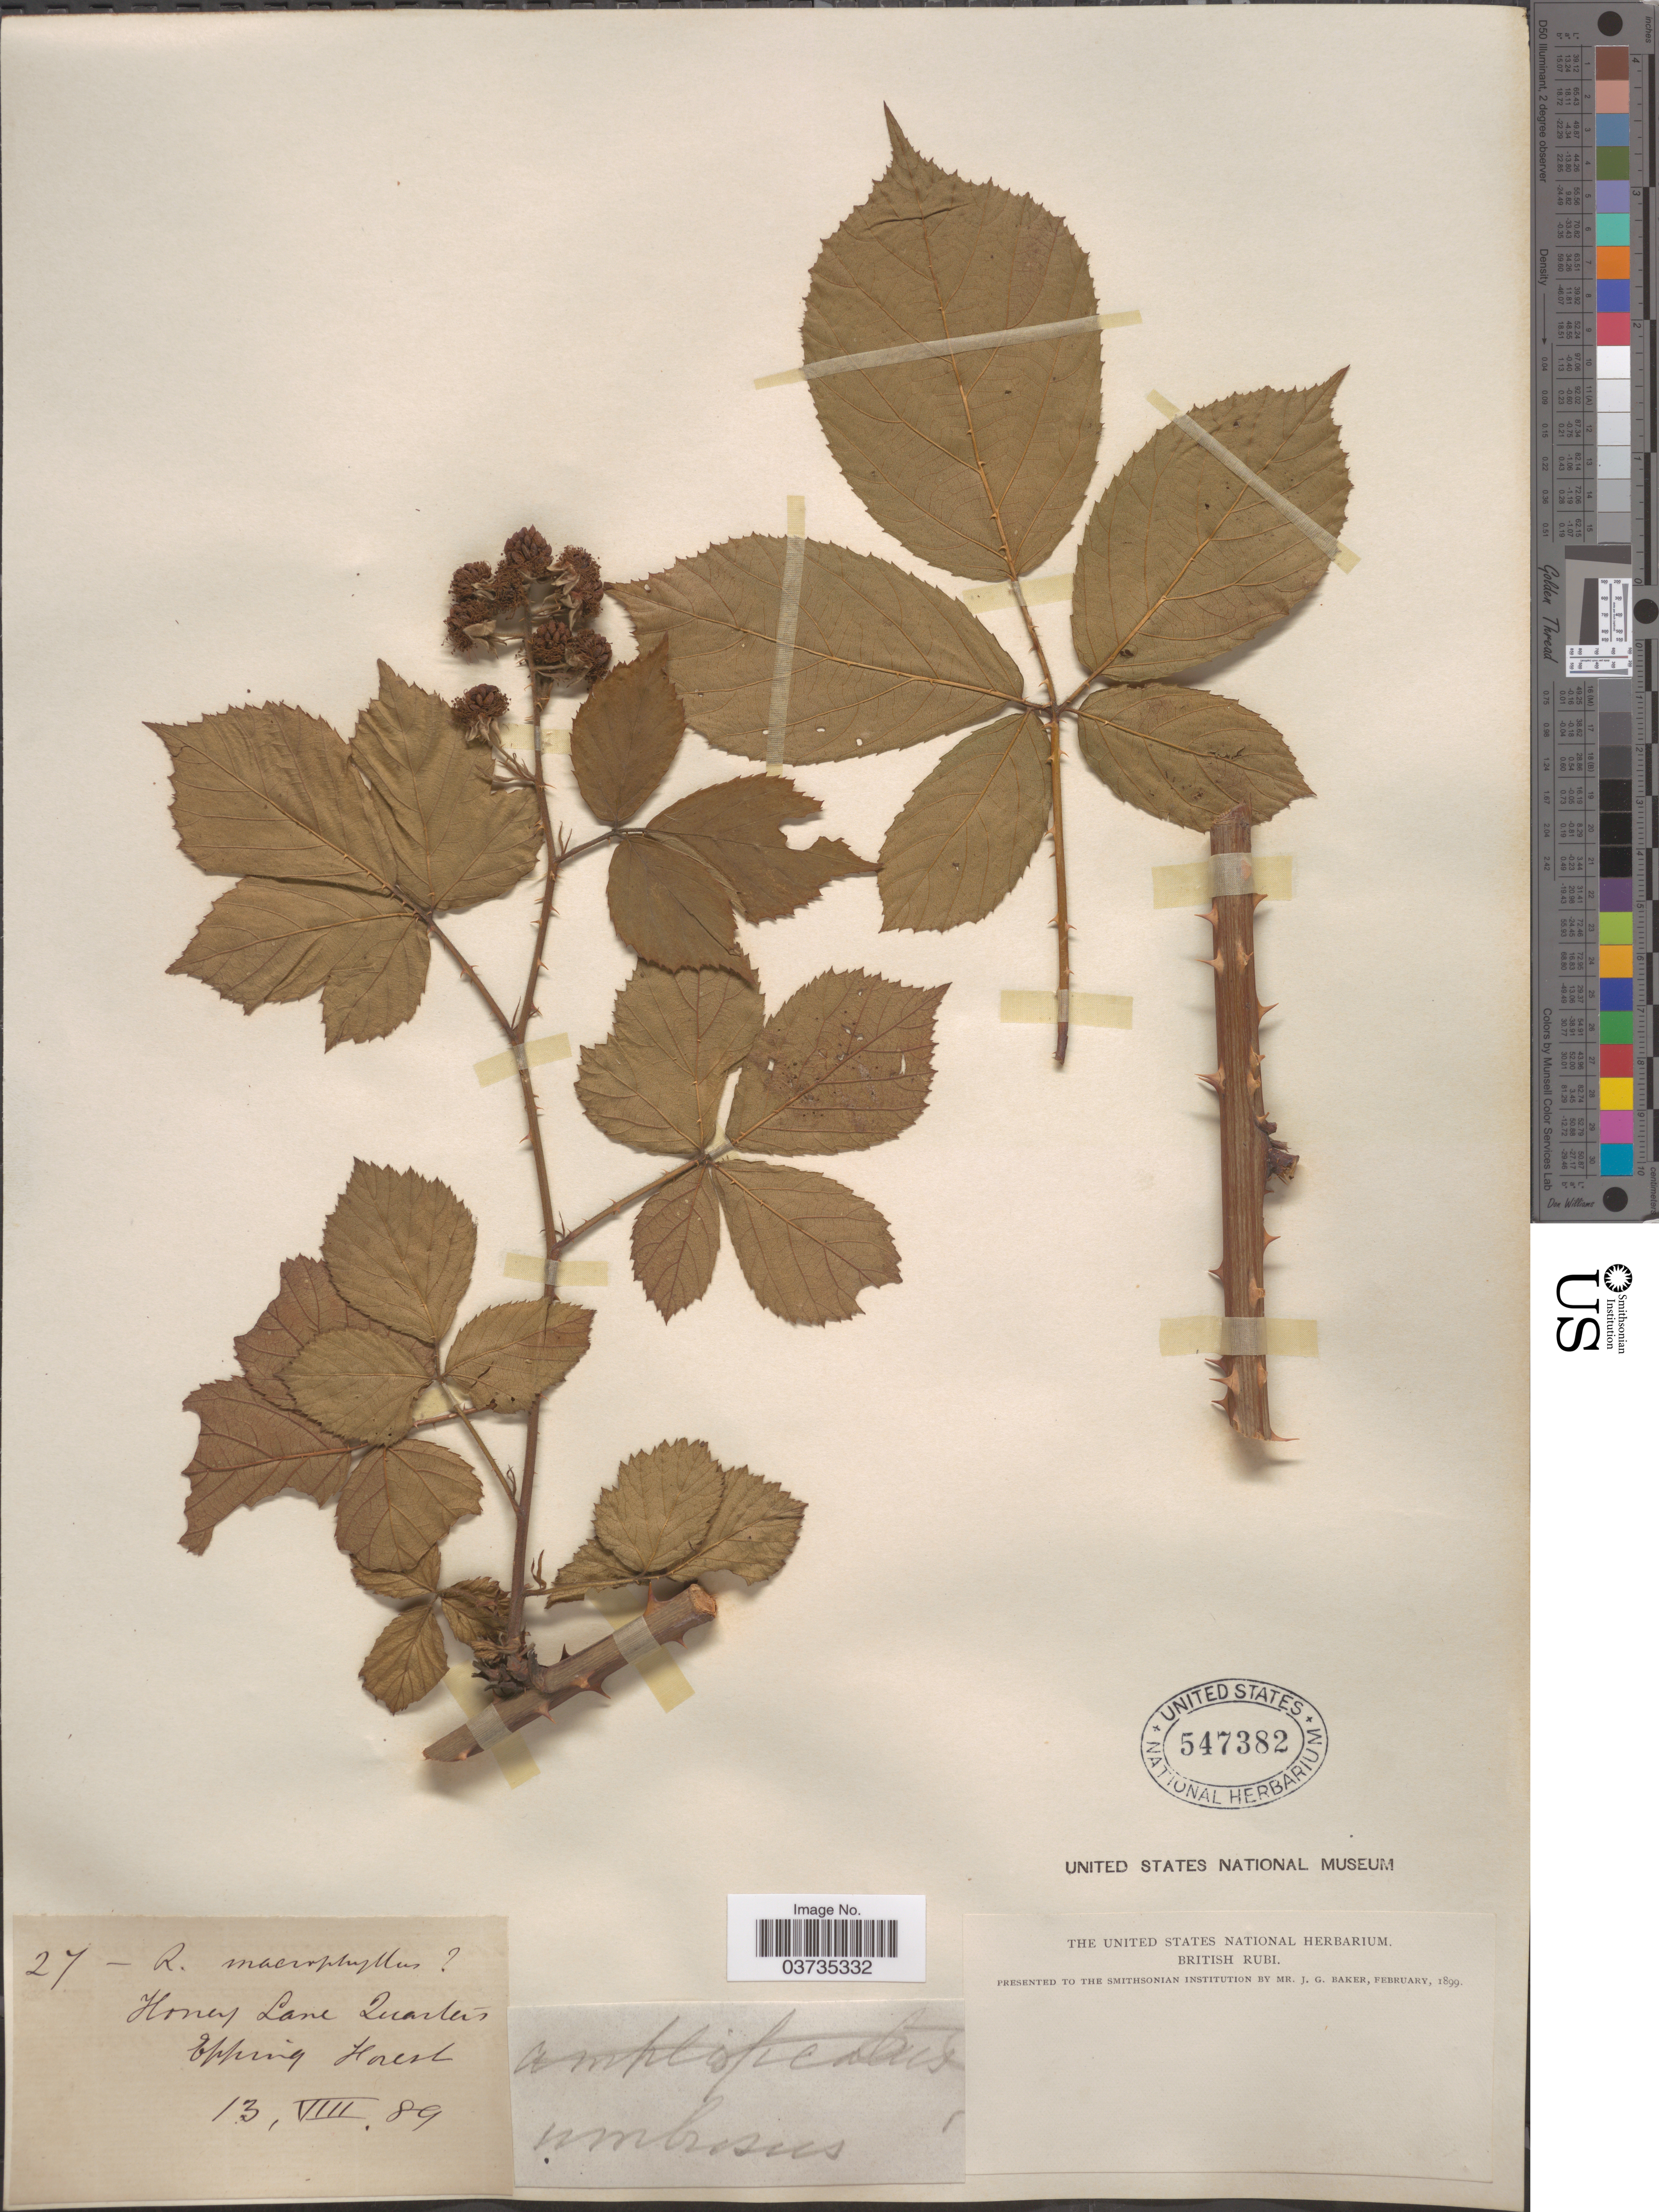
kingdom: Plantae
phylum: Tracheophyta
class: Magnoliopsida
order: Rosales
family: Rosaceae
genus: Rubus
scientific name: Rubus umbrosus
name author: (Weihe & Nees) Boreau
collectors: ex herb. United States National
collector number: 27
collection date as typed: Transcribed d/m/y: 13/8/89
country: United Kingdom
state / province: England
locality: Honey Lane Quarters. Epping Forest.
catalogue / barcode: US 547382